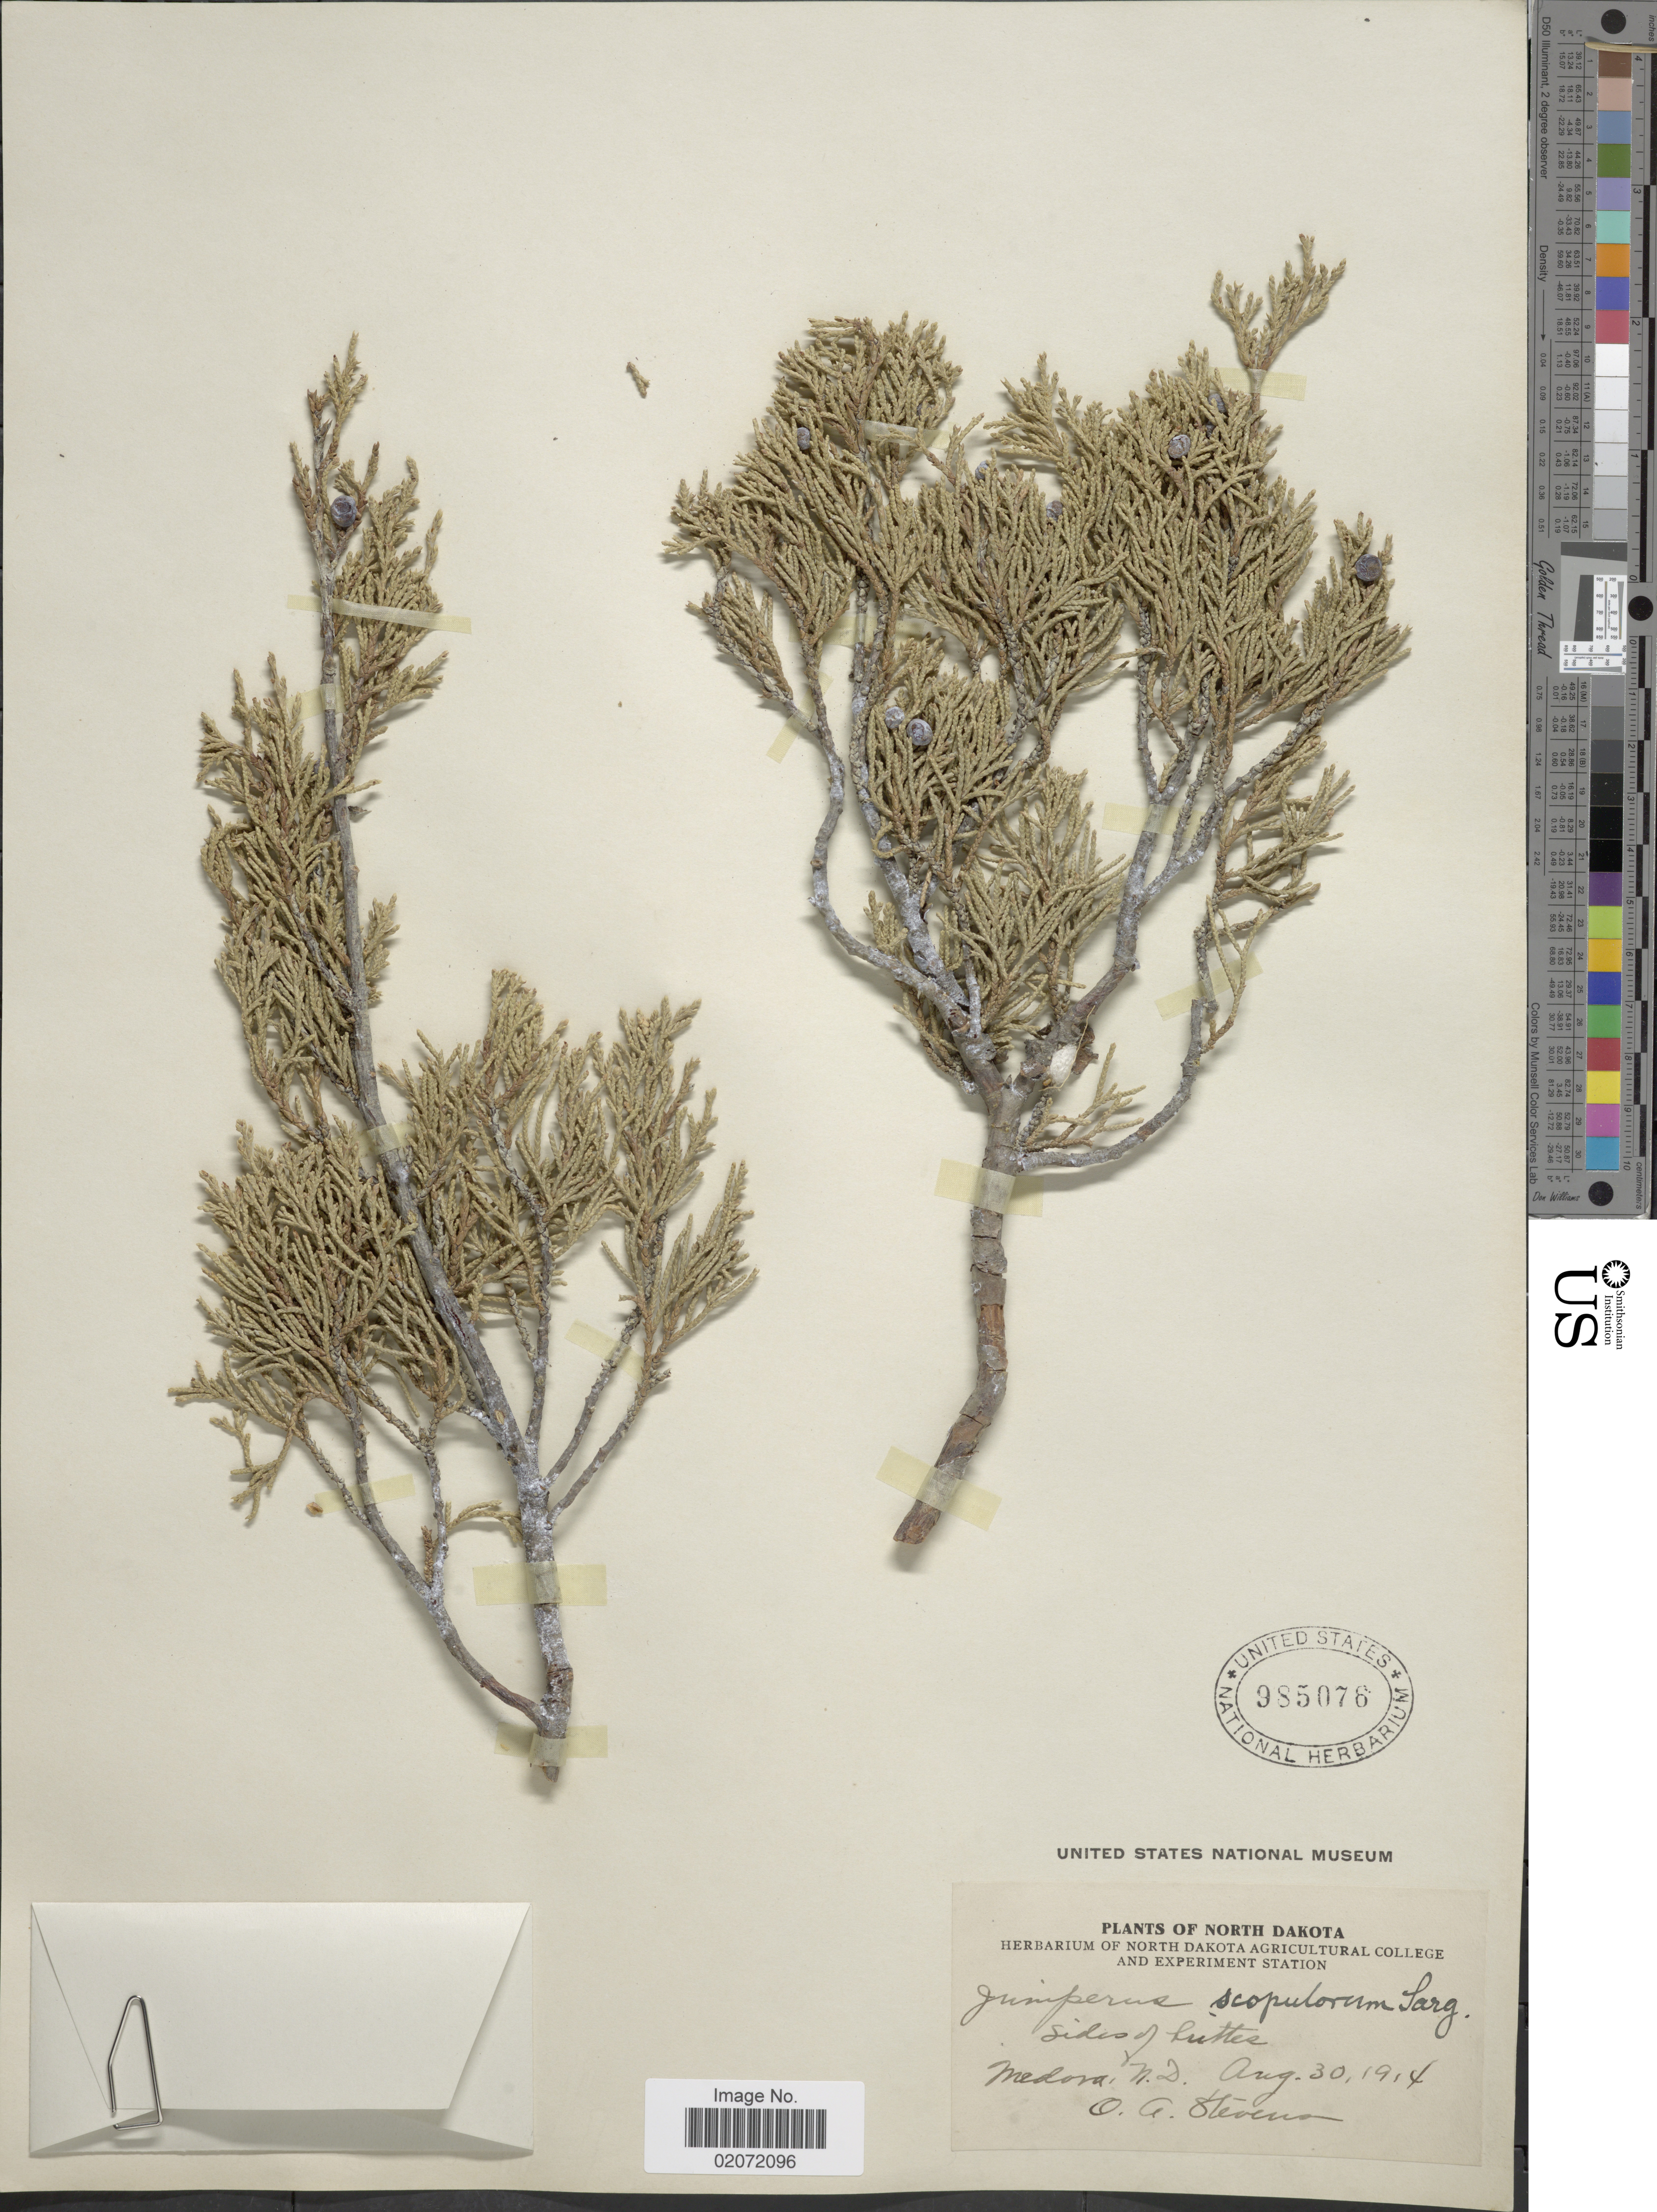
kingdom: Plantae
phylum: Tracheophyta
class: Pinopsida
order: Pinales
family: Cupressaceae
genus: Juniperus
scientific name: Juniperus virginiana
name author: L.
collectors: O. A. Stevens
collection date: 1914-08-30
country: United States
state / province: North Dakota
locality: North Dakota, Sides of buttes, Medora N.D.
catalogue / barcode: US 985078